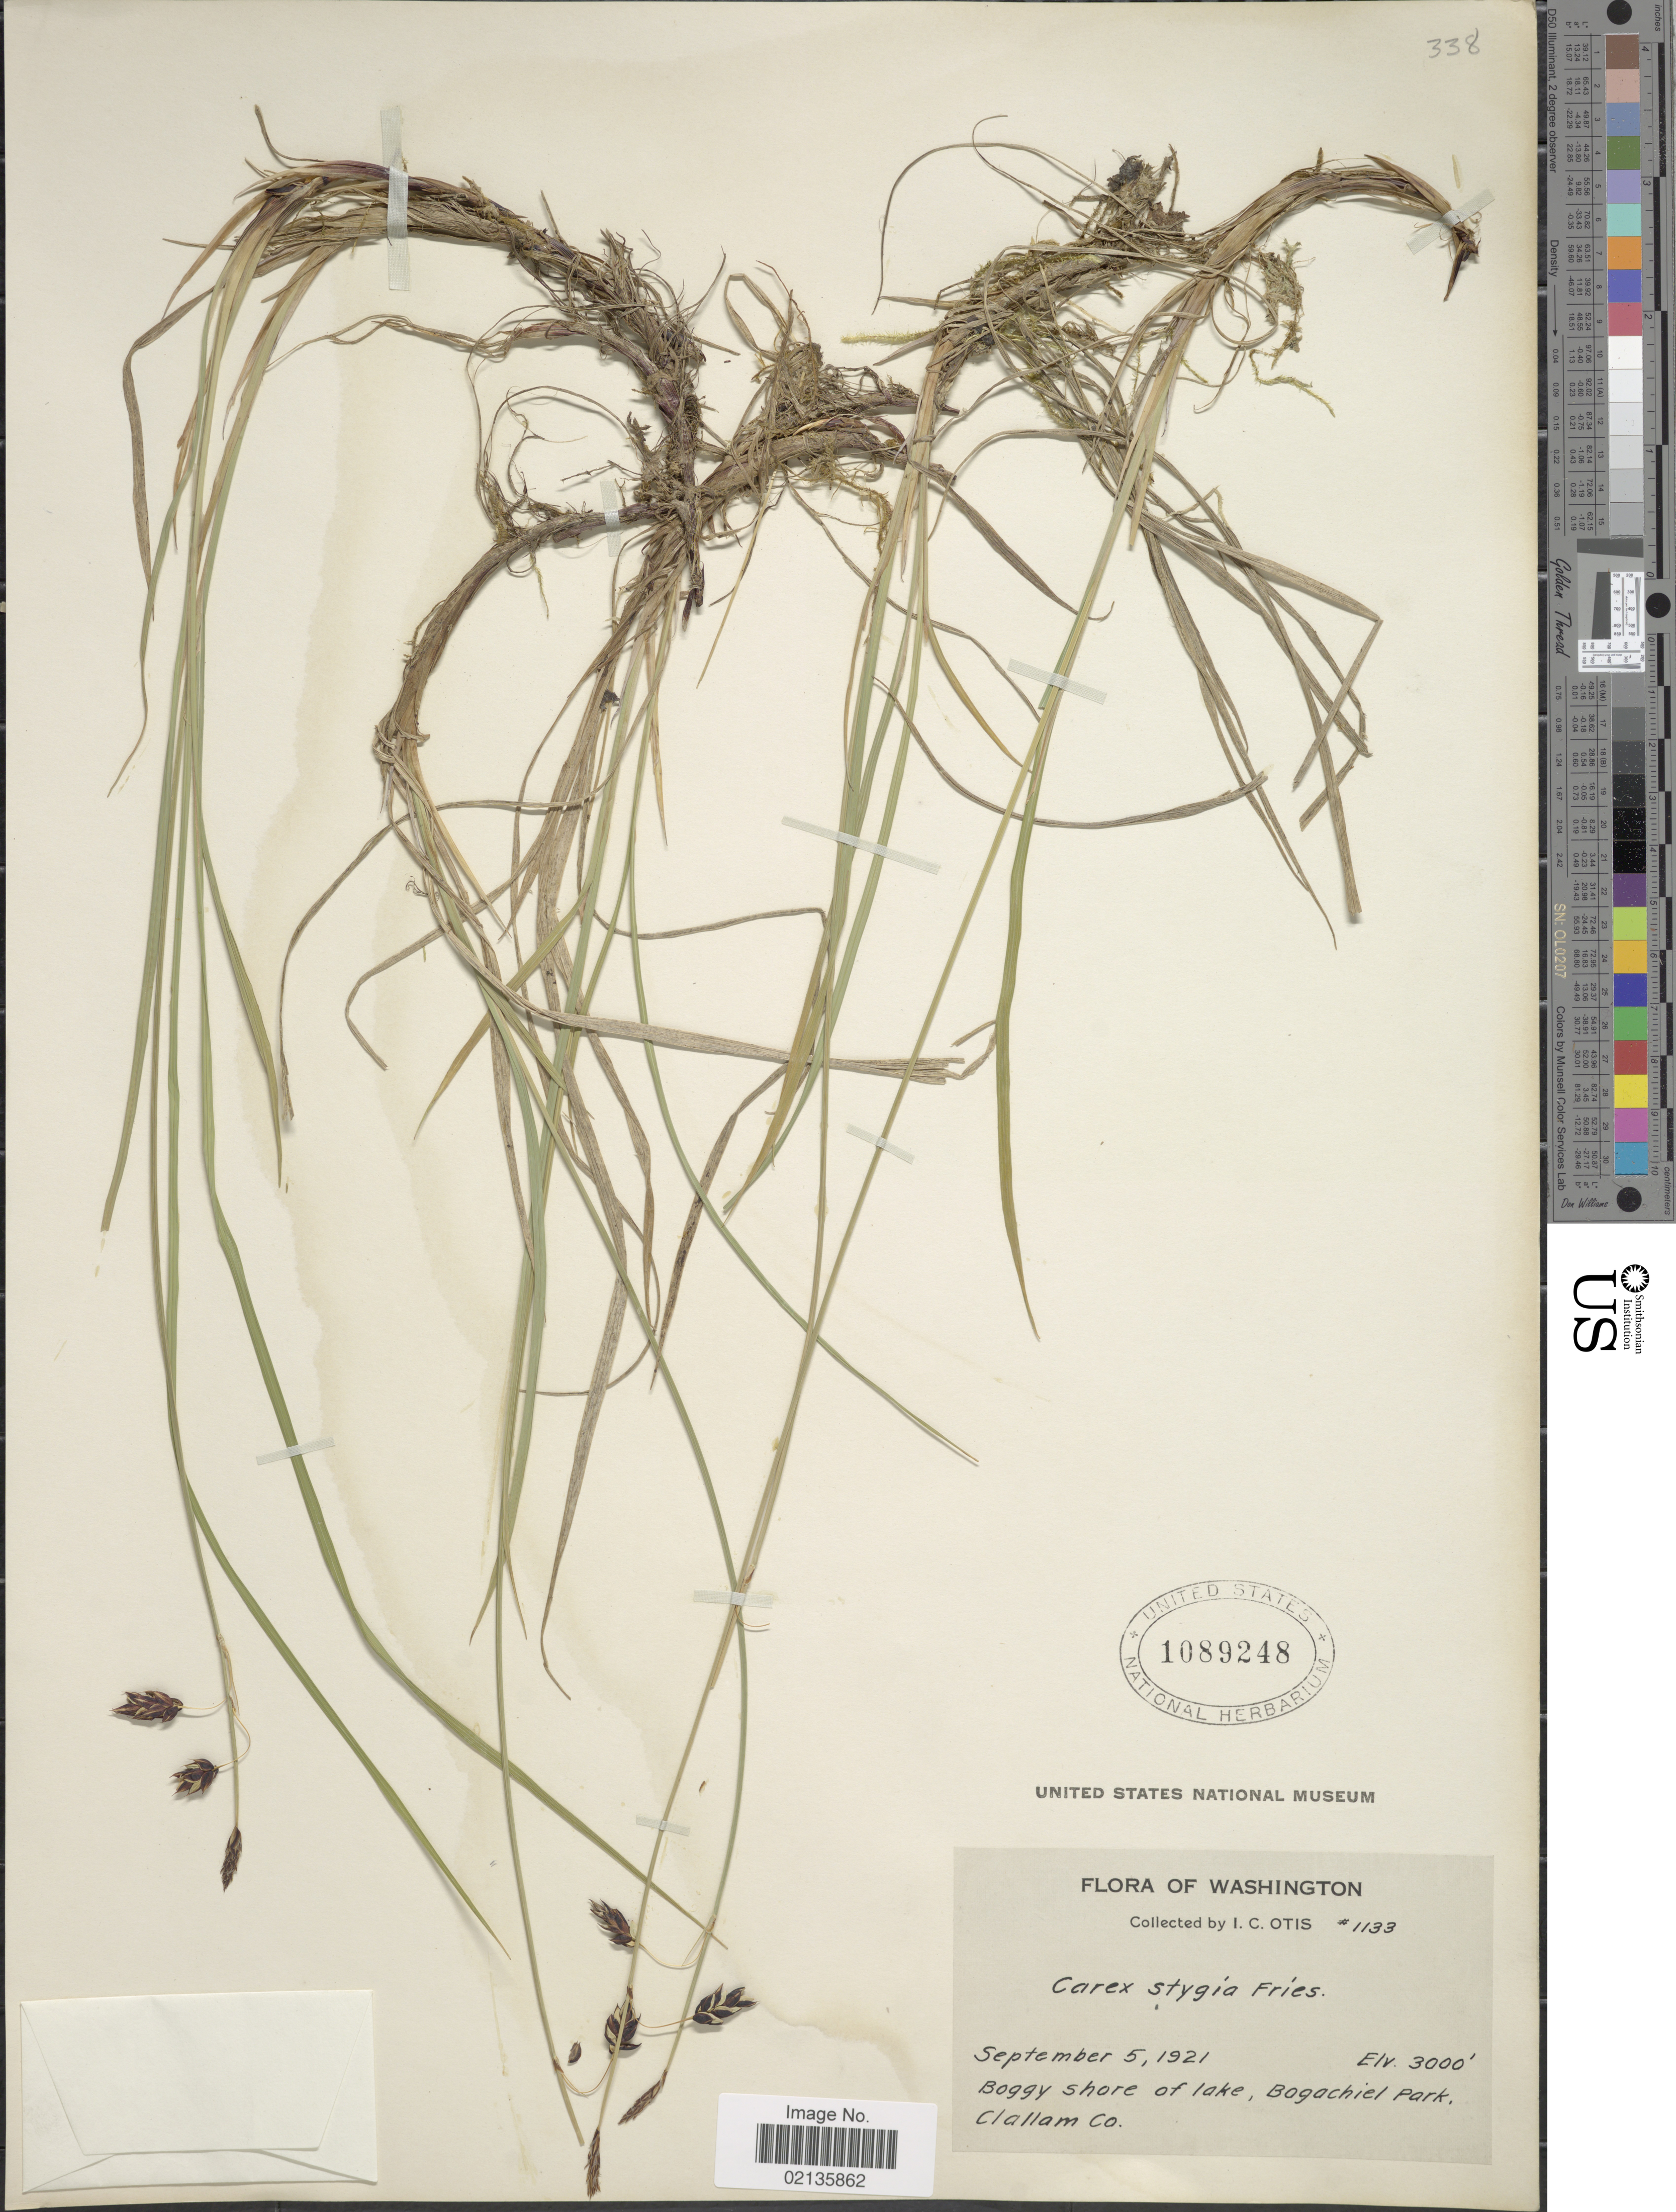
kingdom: Plantae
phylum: Tracheophyta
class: Liliopsida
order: Poales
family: Cyperaceae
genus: Carex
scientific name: Carex x stygia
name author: Fr.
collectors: I. C. Otis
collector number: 1133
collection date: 1921-09-05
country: United States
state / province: Washington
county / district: Clallam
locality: Boggy shore of lake, Bogachiel Park, Clallam Co.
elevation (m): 914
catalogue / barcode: US 1089248